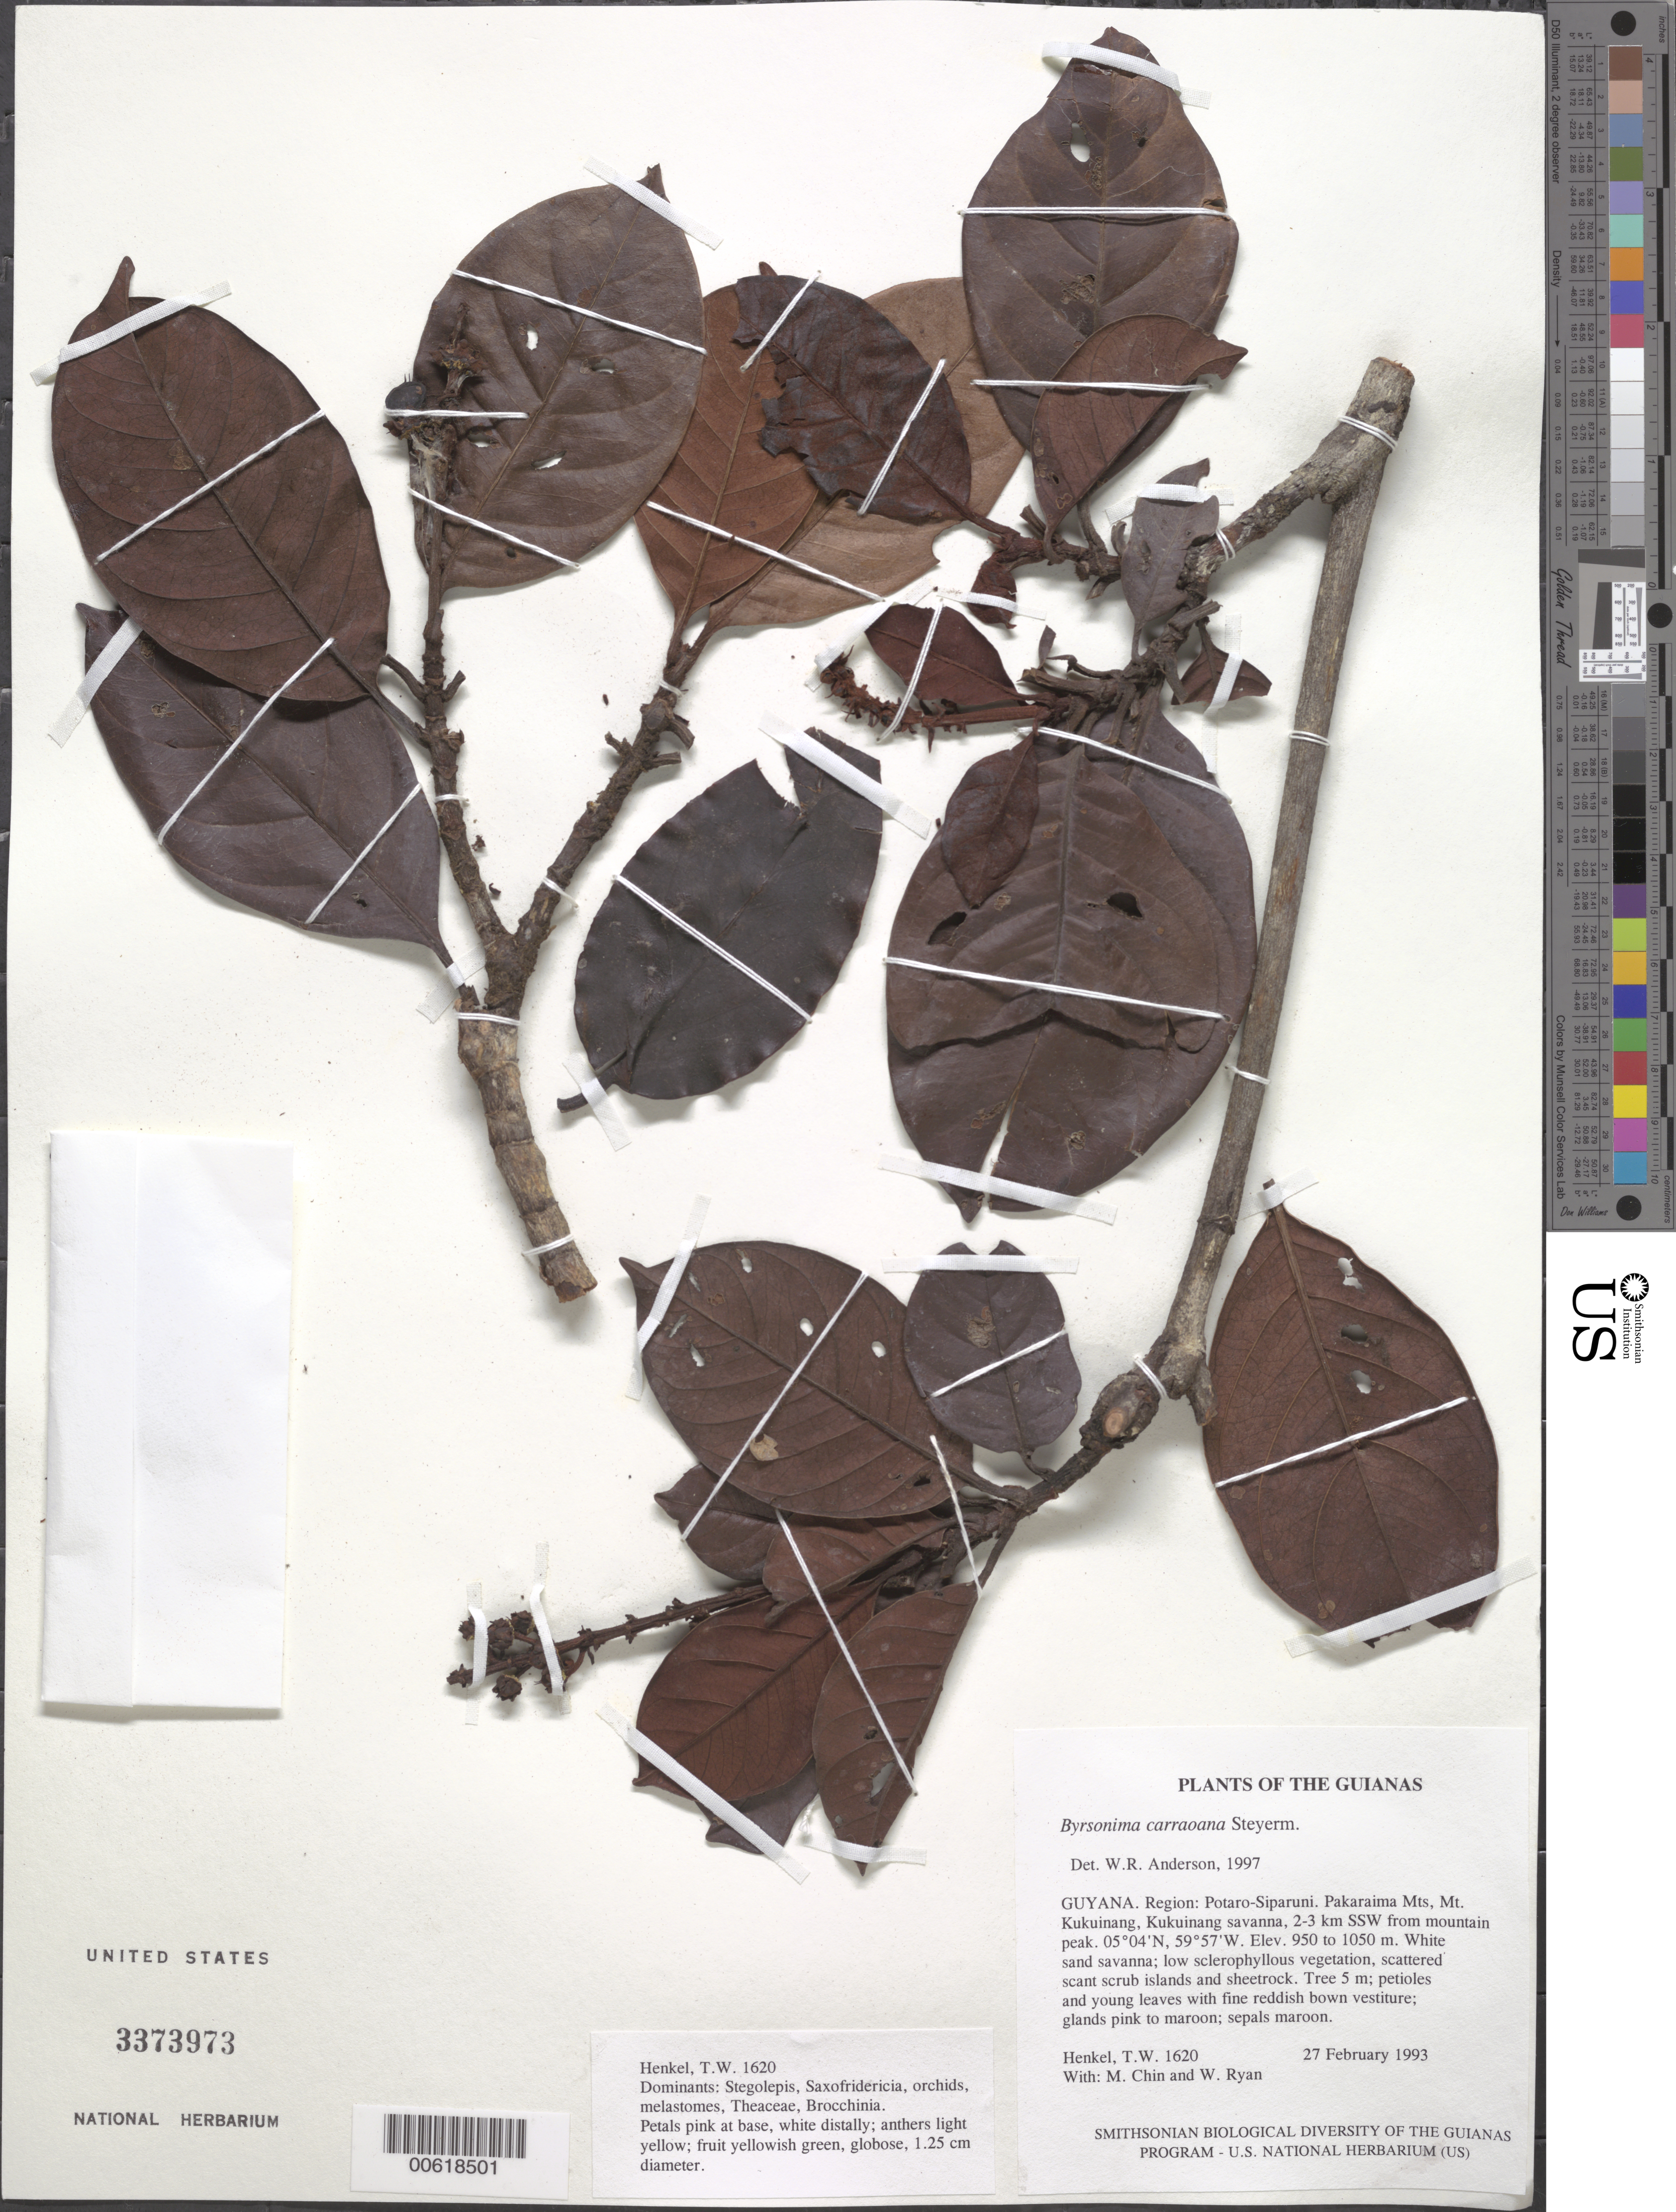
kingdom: Plantae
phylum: Tracheophyta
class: Magnoliopsida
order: Malpighiales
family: Malpighiaceae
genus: Byrsonima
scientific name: Byrsonima carraoana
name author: Steyerm.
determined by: Anderson, W. R., (MICH), University of Michigan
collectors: T. Henkel, M. Chin & W. Ryan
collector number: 1620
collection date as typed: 27 February 1993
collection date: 1993-02-27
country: Guyana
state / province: Potaro-Siparuni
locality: Pakaraima Mts, Mt. Kukuinang, Kukuinang savanna, 2-3 km SSW from mountain peak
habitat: White sand savanna; low sclerophyllous vegetation, scattered scant scrub islands and sheetrock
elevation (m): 950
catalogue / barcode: US 3373973